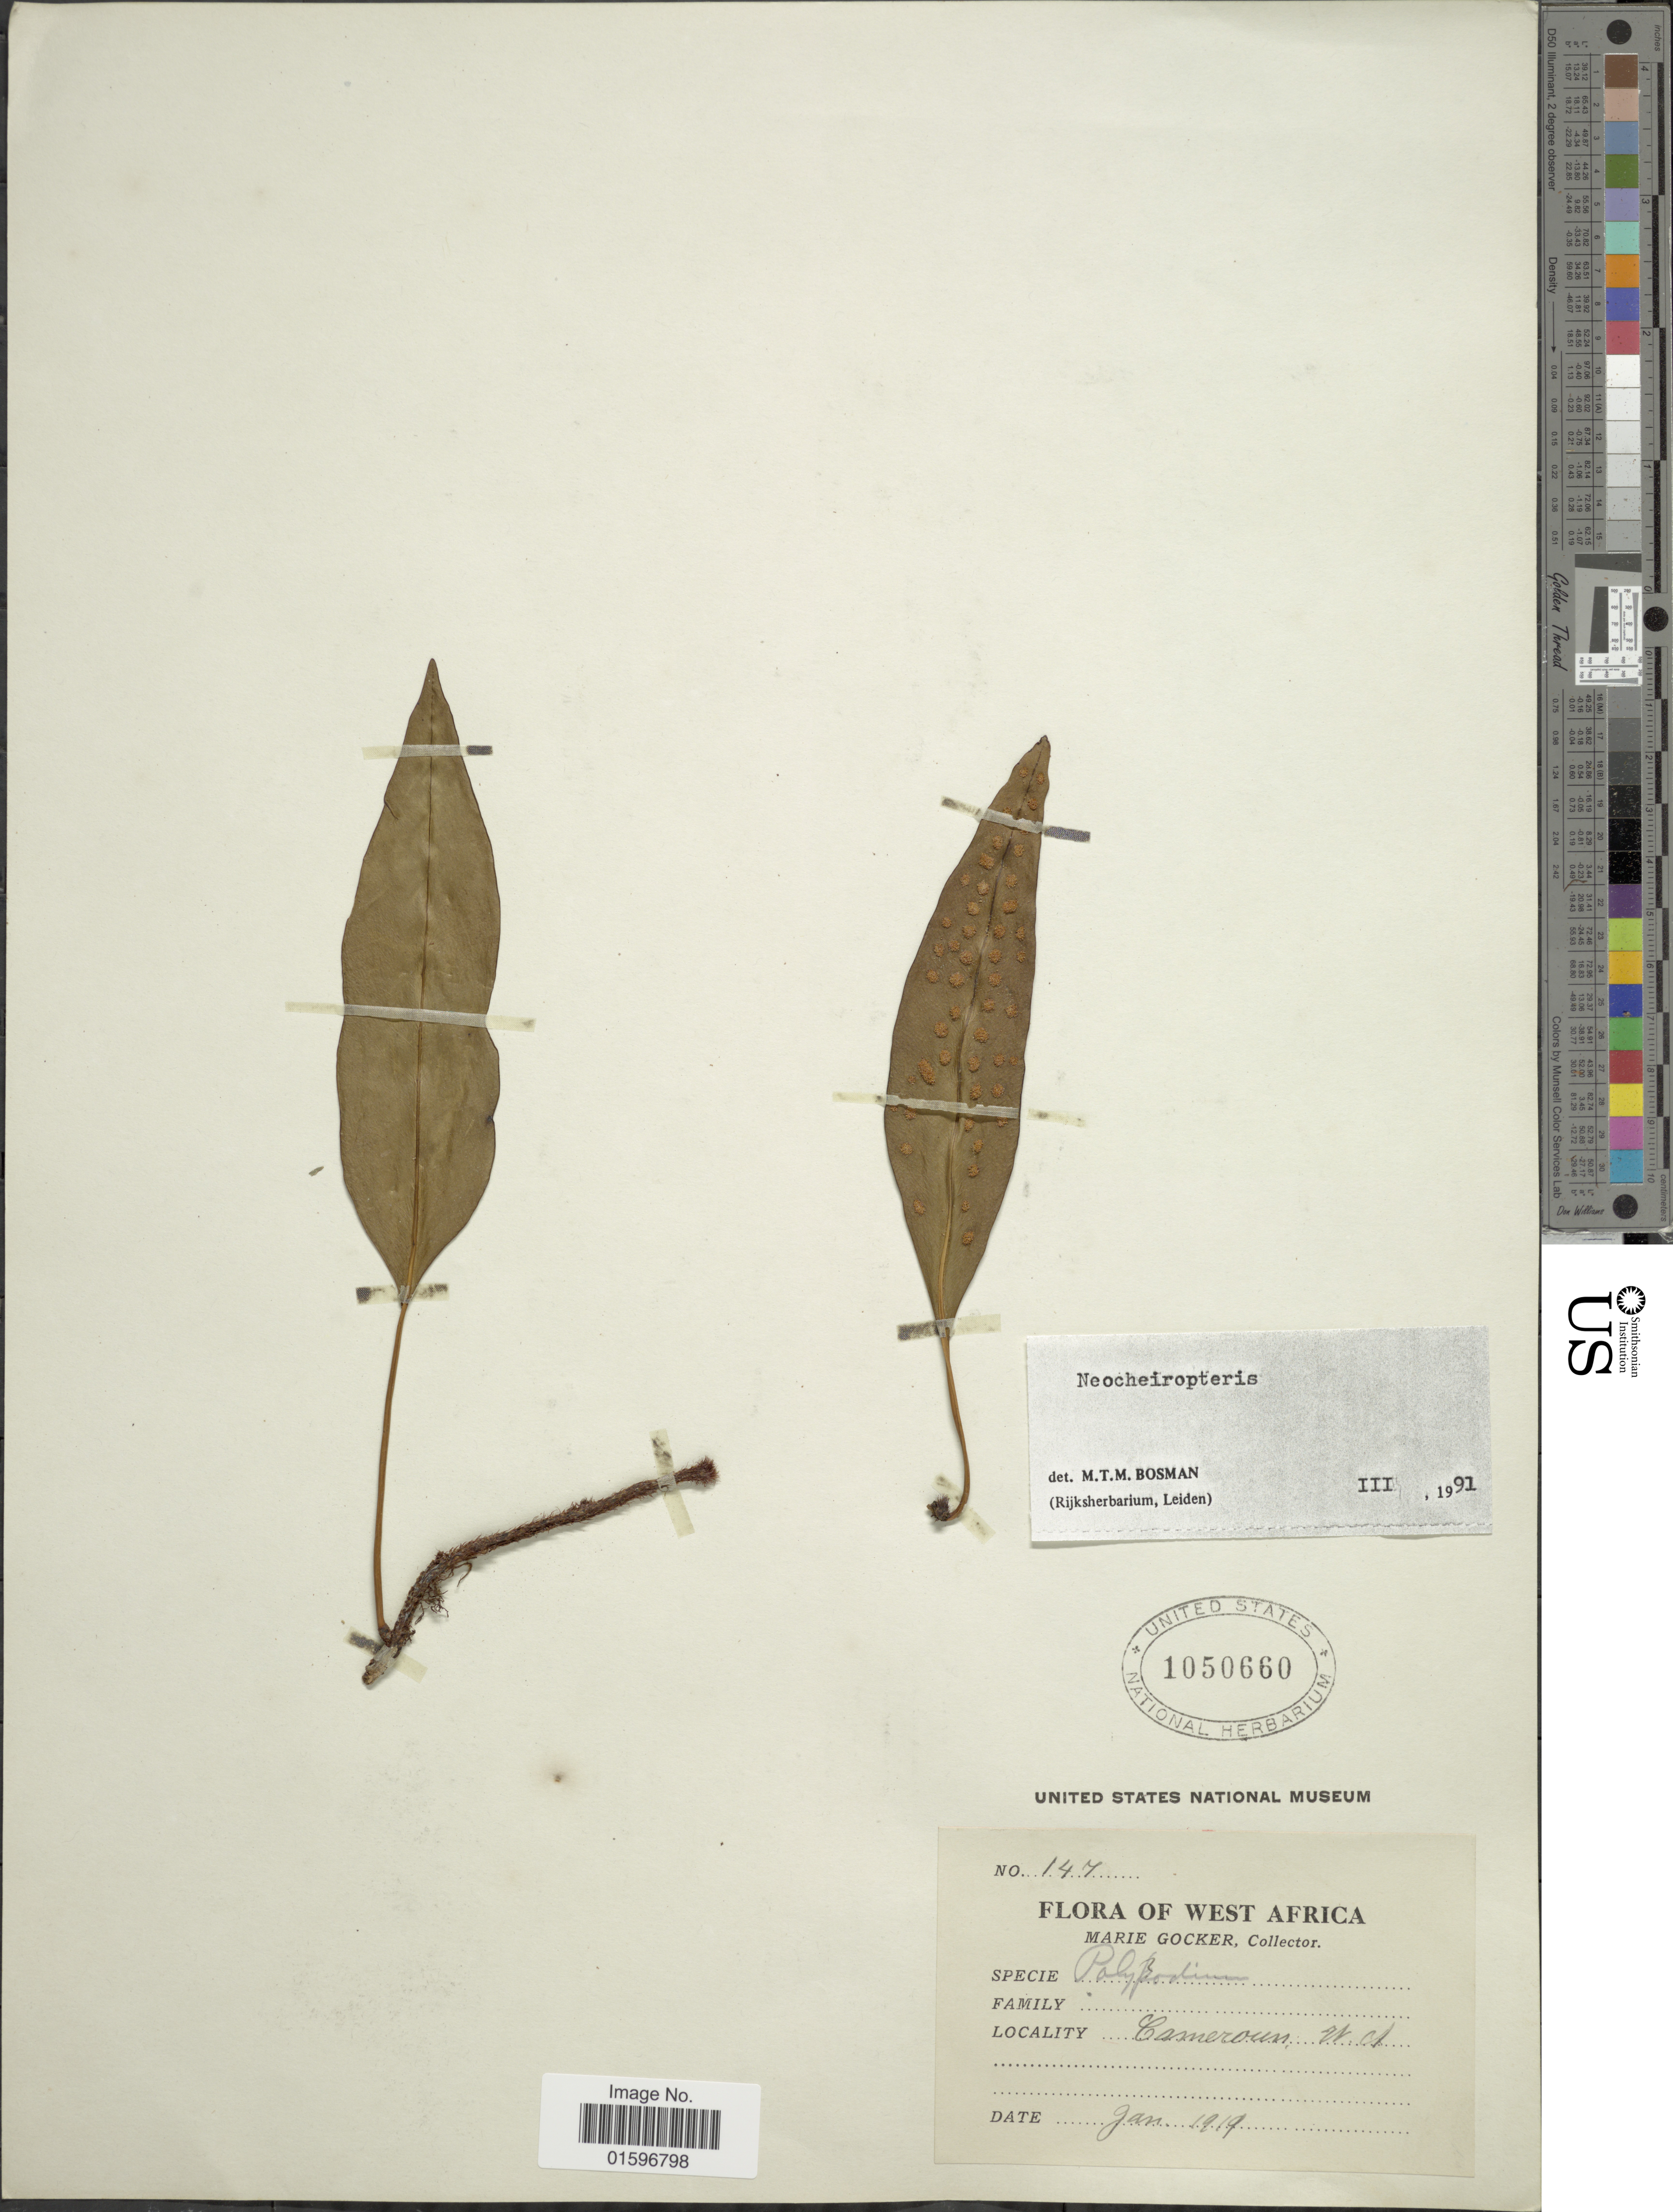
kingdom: Plantae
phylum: Tracheophyta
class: Polypodiopsida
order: Polypodiales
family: Polypodiaceae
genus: Polypodium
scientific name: Polypodium sp.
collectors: M. Gocker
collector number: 147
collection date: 1919-01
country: Cameroon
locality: West Africa, Cameroun, W. A.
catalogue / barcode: US 1050660